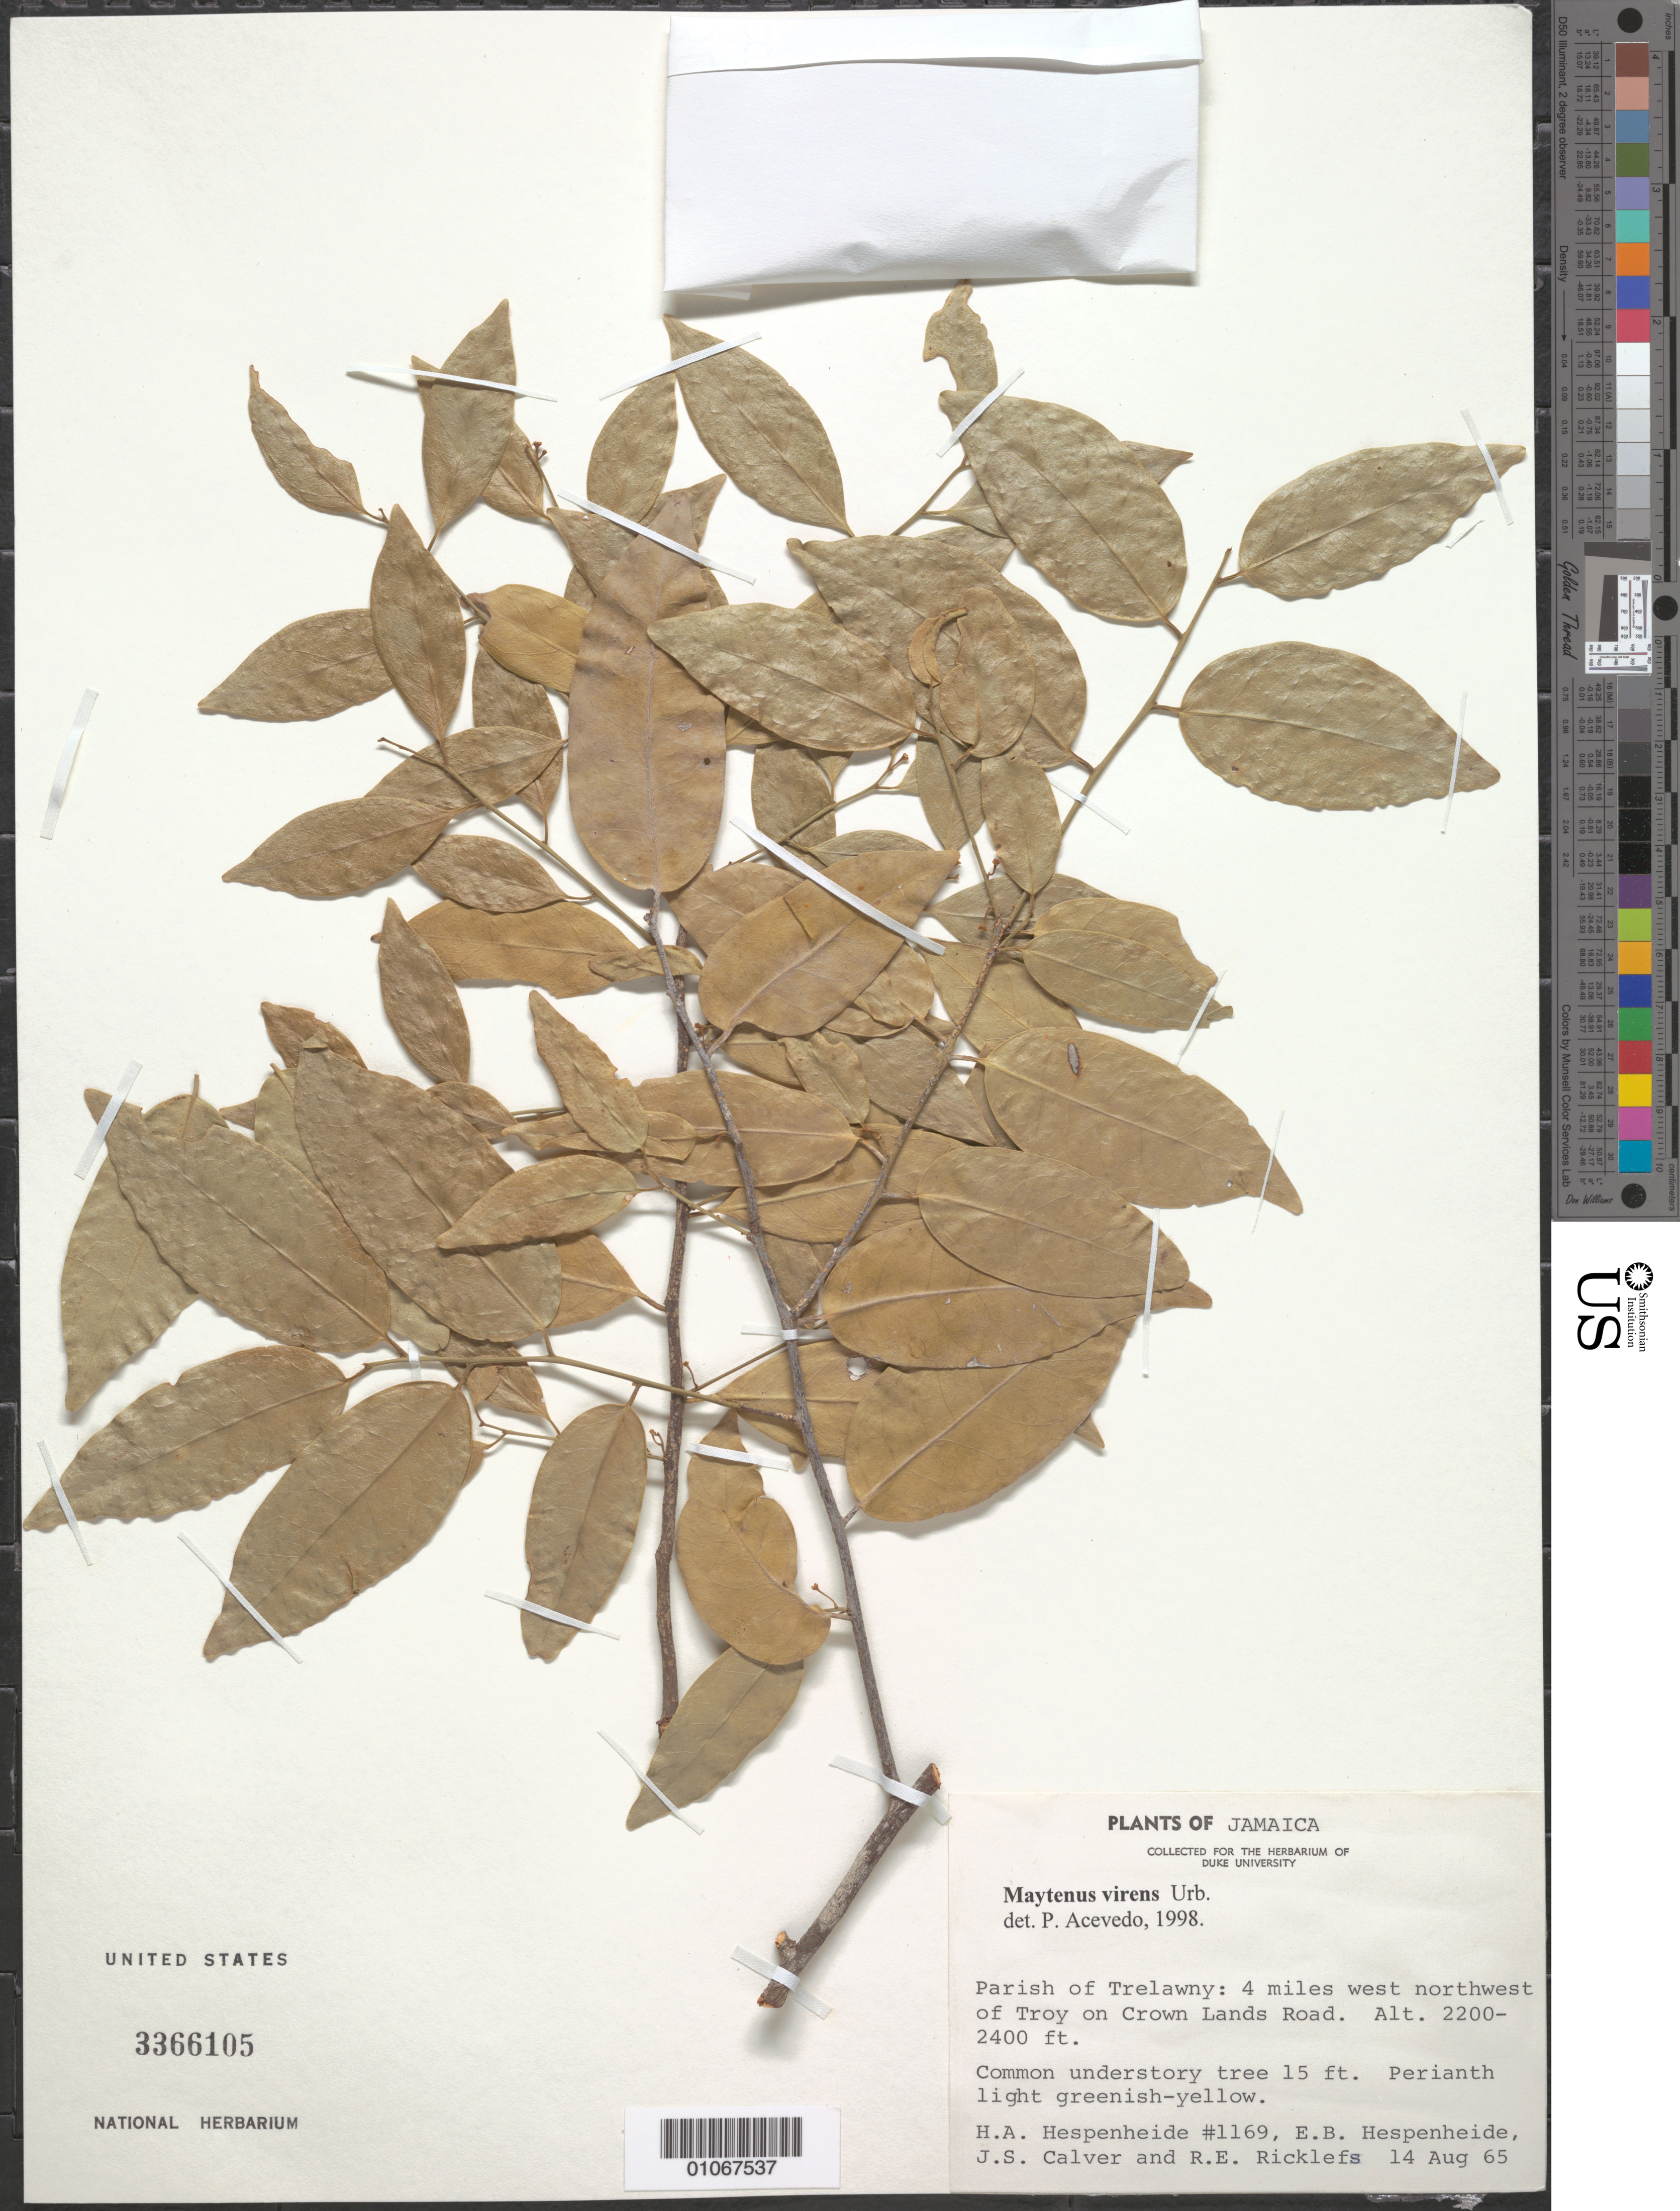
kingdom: Plantae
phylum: Tracheophyta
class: Magnoliopsida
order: Celastrales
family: Celastraceae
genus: Maytenus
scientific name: Maytenus virens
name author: Urb.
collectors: H. A. Hespenheide, E. Hespenheide, J. Calver & R. Ricklefs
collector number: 1169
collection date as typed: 14 Aug 1965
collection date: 1965-08-14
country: Jamaica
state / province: Trelawny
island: Jamaica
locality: Parish of Trelawny: 4 miles west N.W. of Tryo on Crown Lands Road.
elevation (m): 732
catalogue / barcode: US 3366105